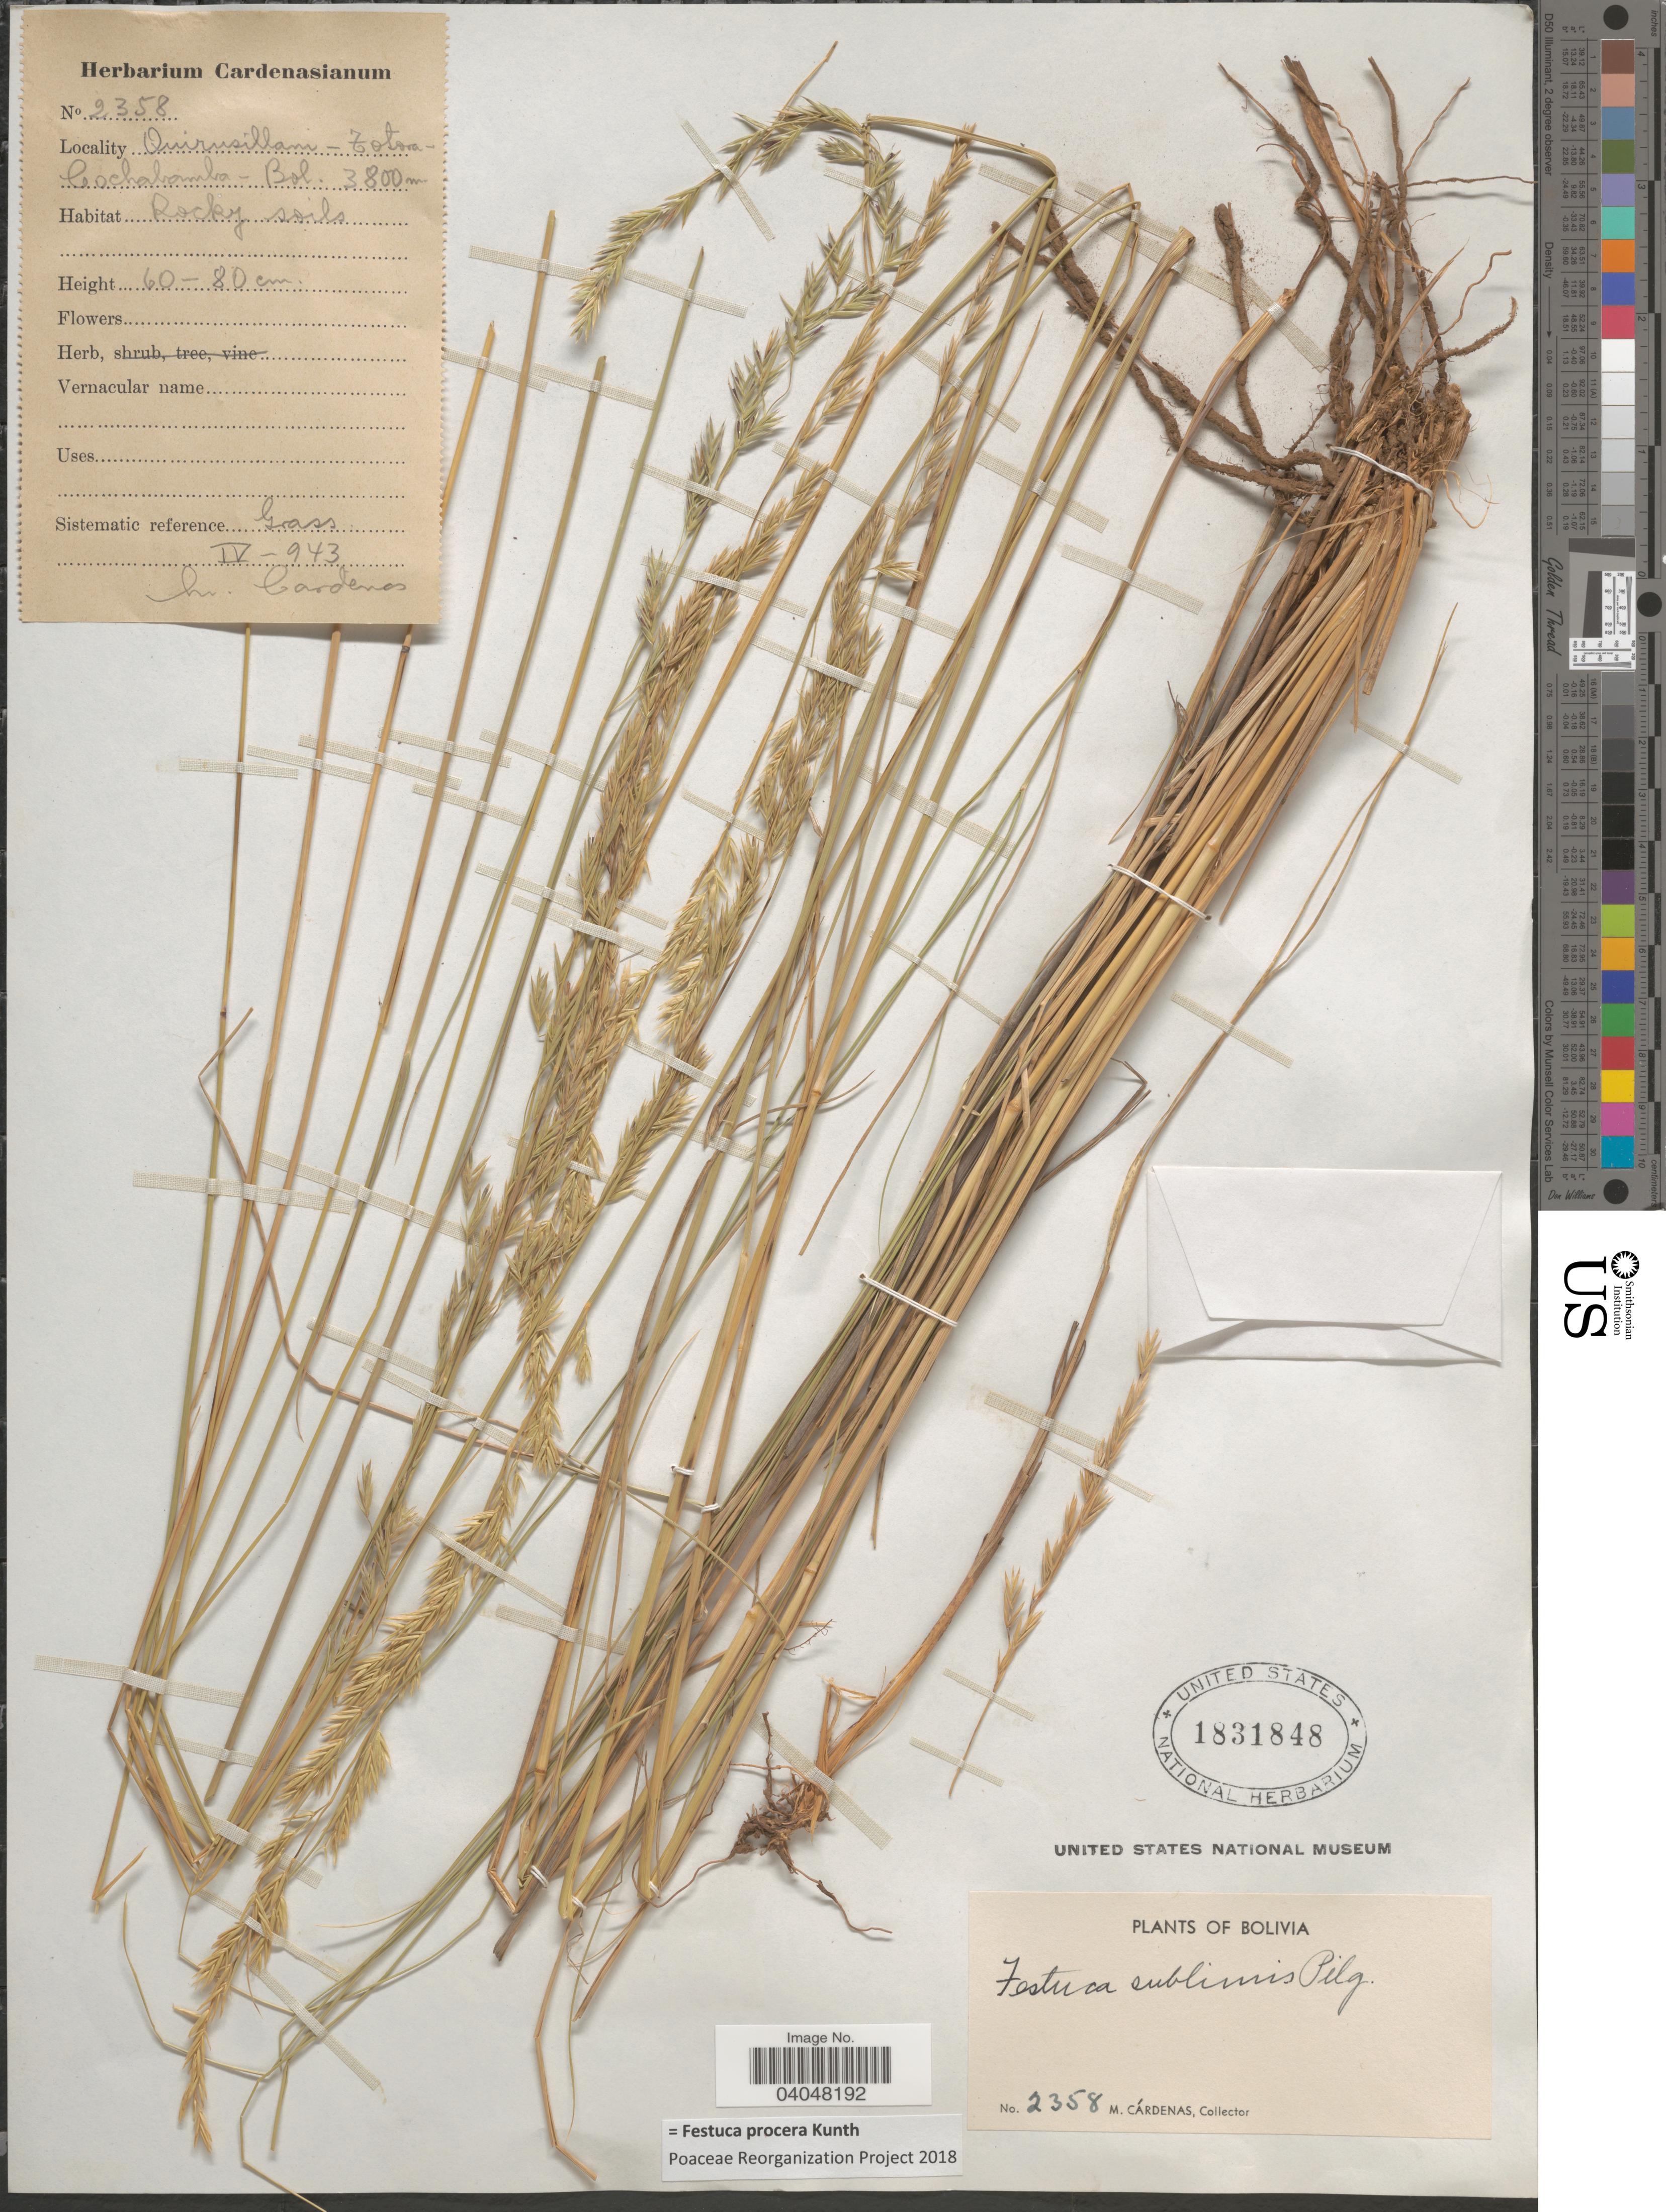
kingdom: Plantae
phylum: Tracheophyta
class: Liliopsida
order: Poales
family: Poaceae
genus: Festuca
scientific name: Festuca procera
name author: Kunth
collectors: M. Cárdenas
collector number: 2358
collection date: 1943-04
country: Bolivia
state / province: Cochabamba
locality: Quirusillani - Totora.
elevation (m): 3800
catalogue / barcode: US 1831848